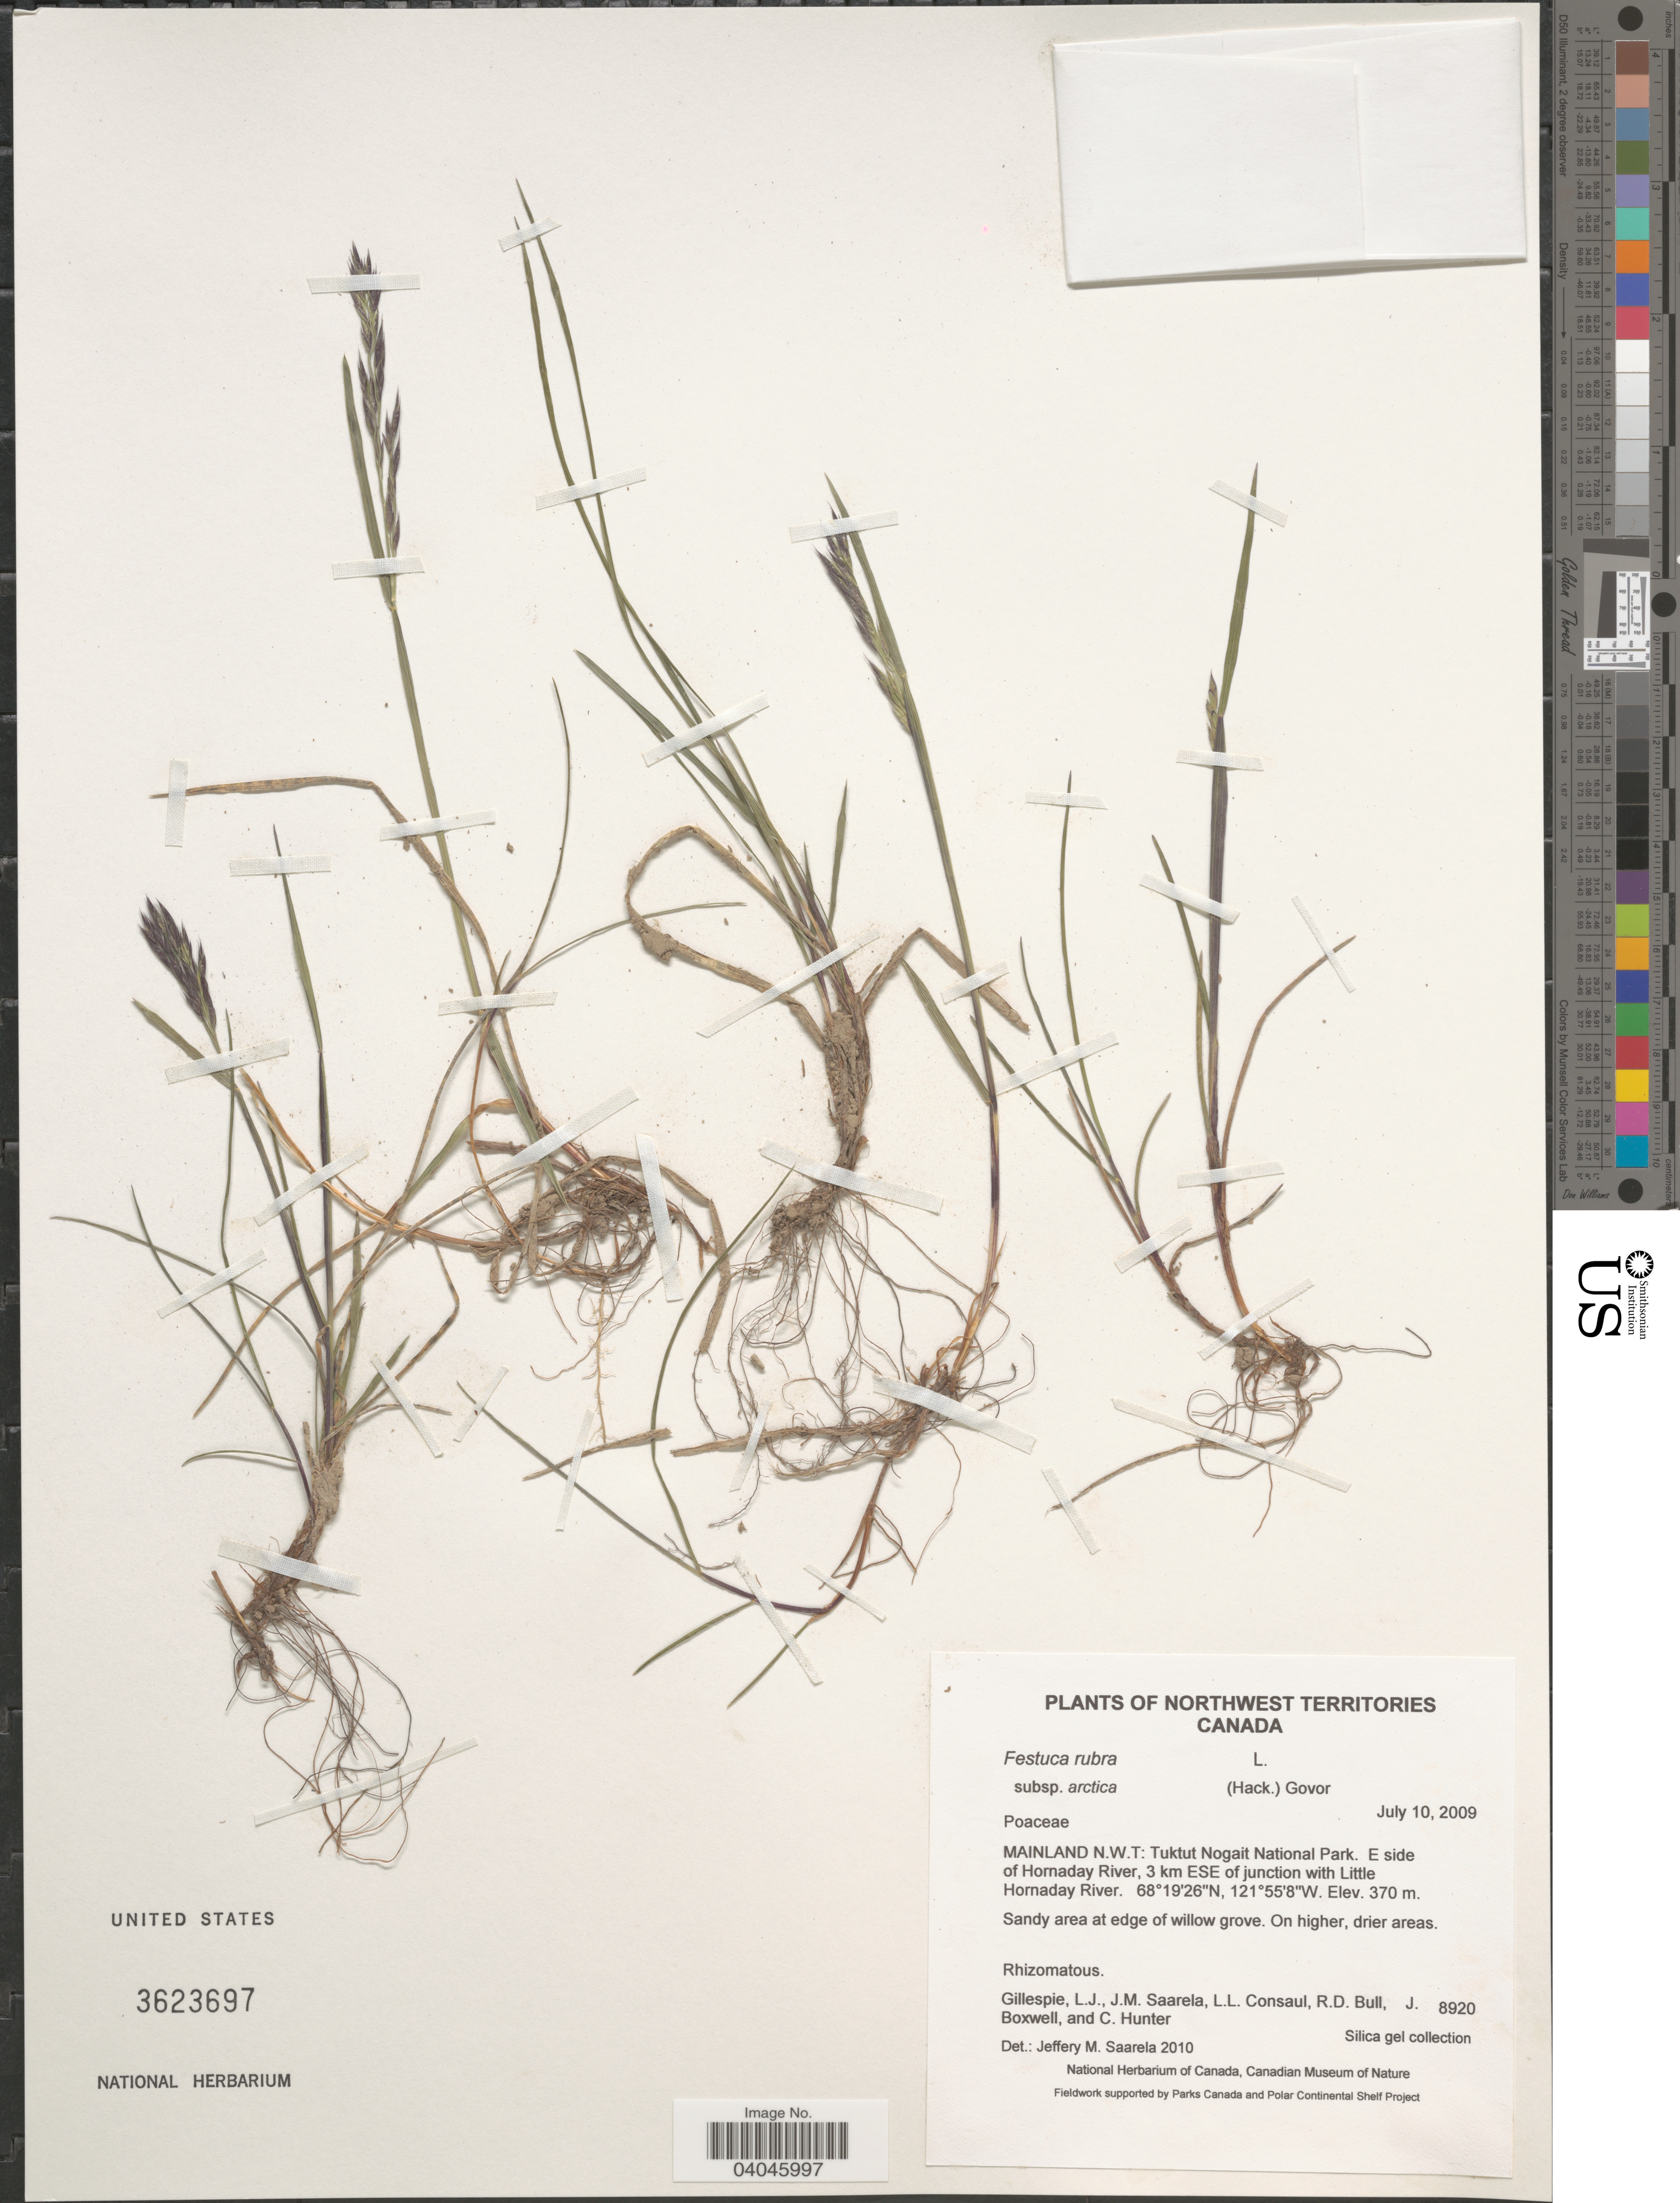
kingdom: Plantae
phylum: Tracheophyta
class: Liliopsida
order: Poales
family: Poaceae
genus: Festuca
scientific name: Festuca rubra subsp. arctica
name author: (Hack.) Govor.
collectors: L. Gillespie, J. Saarela, L. Consaul, R. Bull & et al.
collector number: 8920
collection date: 2009-07-10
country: Canada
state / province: Northwest Territories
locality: Mainland N.W.T.: Tuktut Nogait National Park. E side of Hornaday River, 3 km ESE of junction with Little Hornaday River.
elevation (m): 370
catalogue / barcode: US 3623697